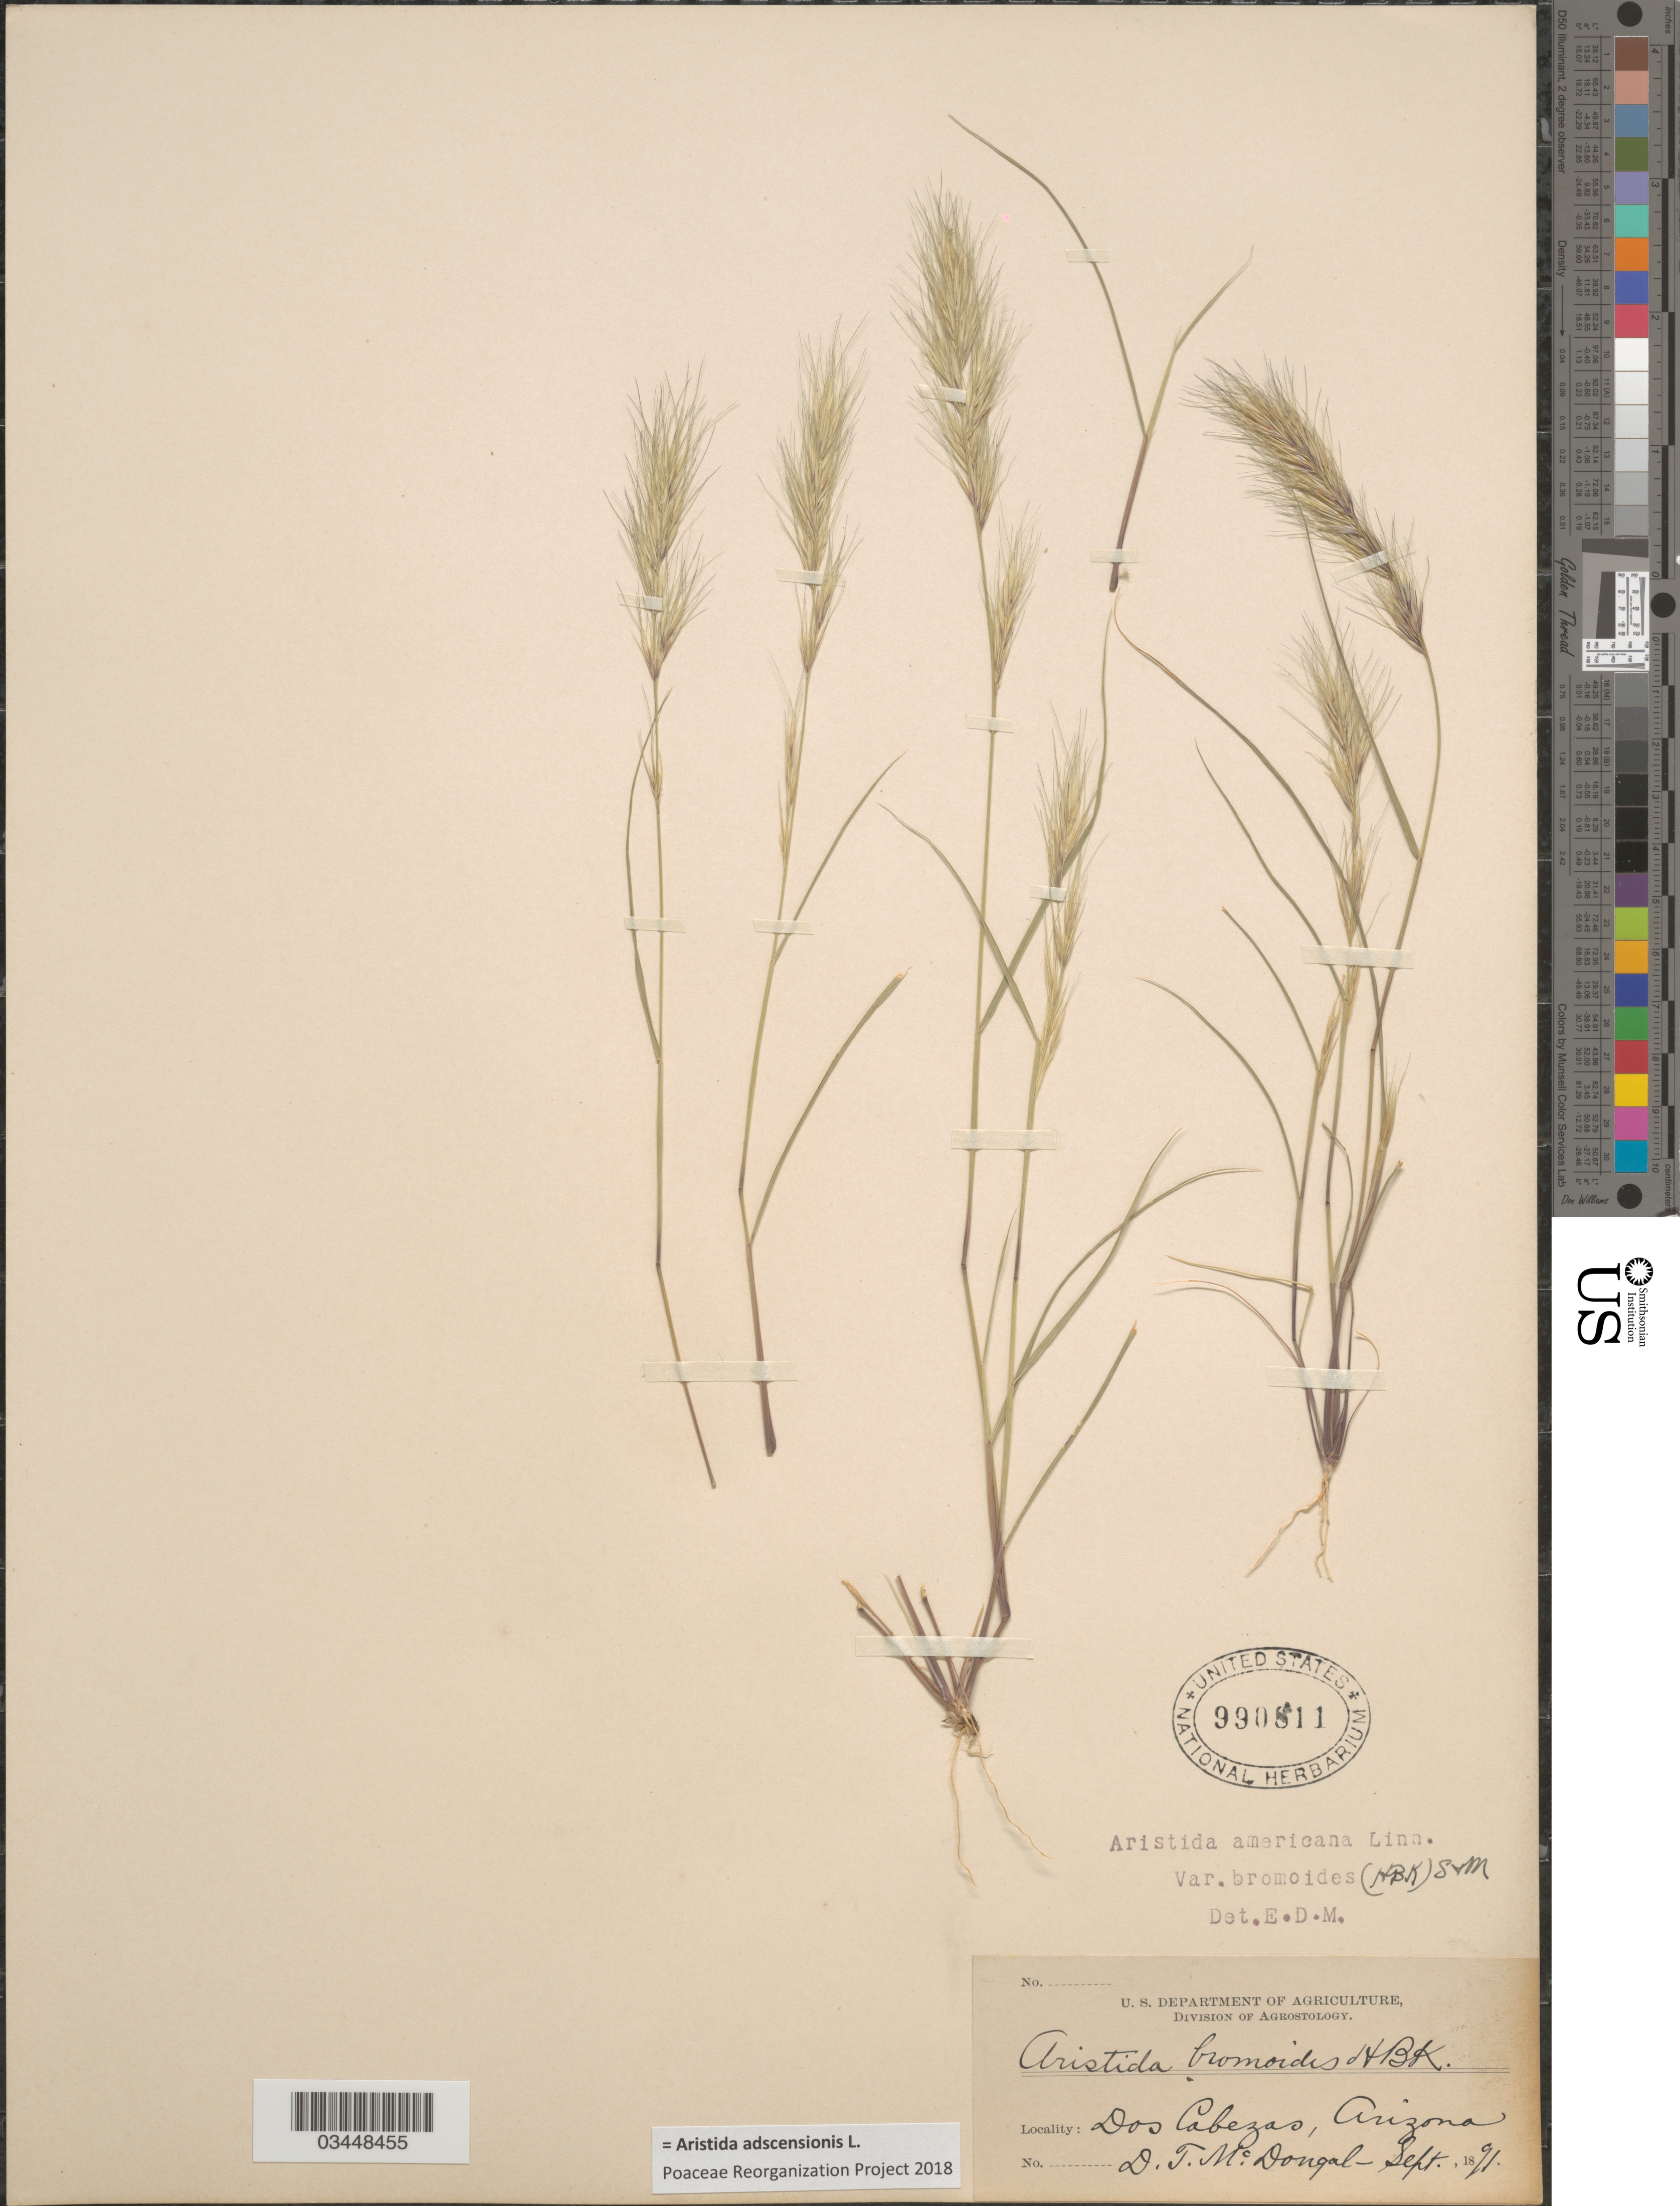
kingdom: Plantae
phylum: Tracheophyta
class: Liliopsida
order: Poales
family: Poaceae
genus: Aristida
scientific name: Aristida adscensionis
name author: L.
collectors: D. T. MacDougal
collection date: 1891-09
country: United States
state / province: Arizona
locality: Dos Cabezas.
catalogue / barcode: US 990811